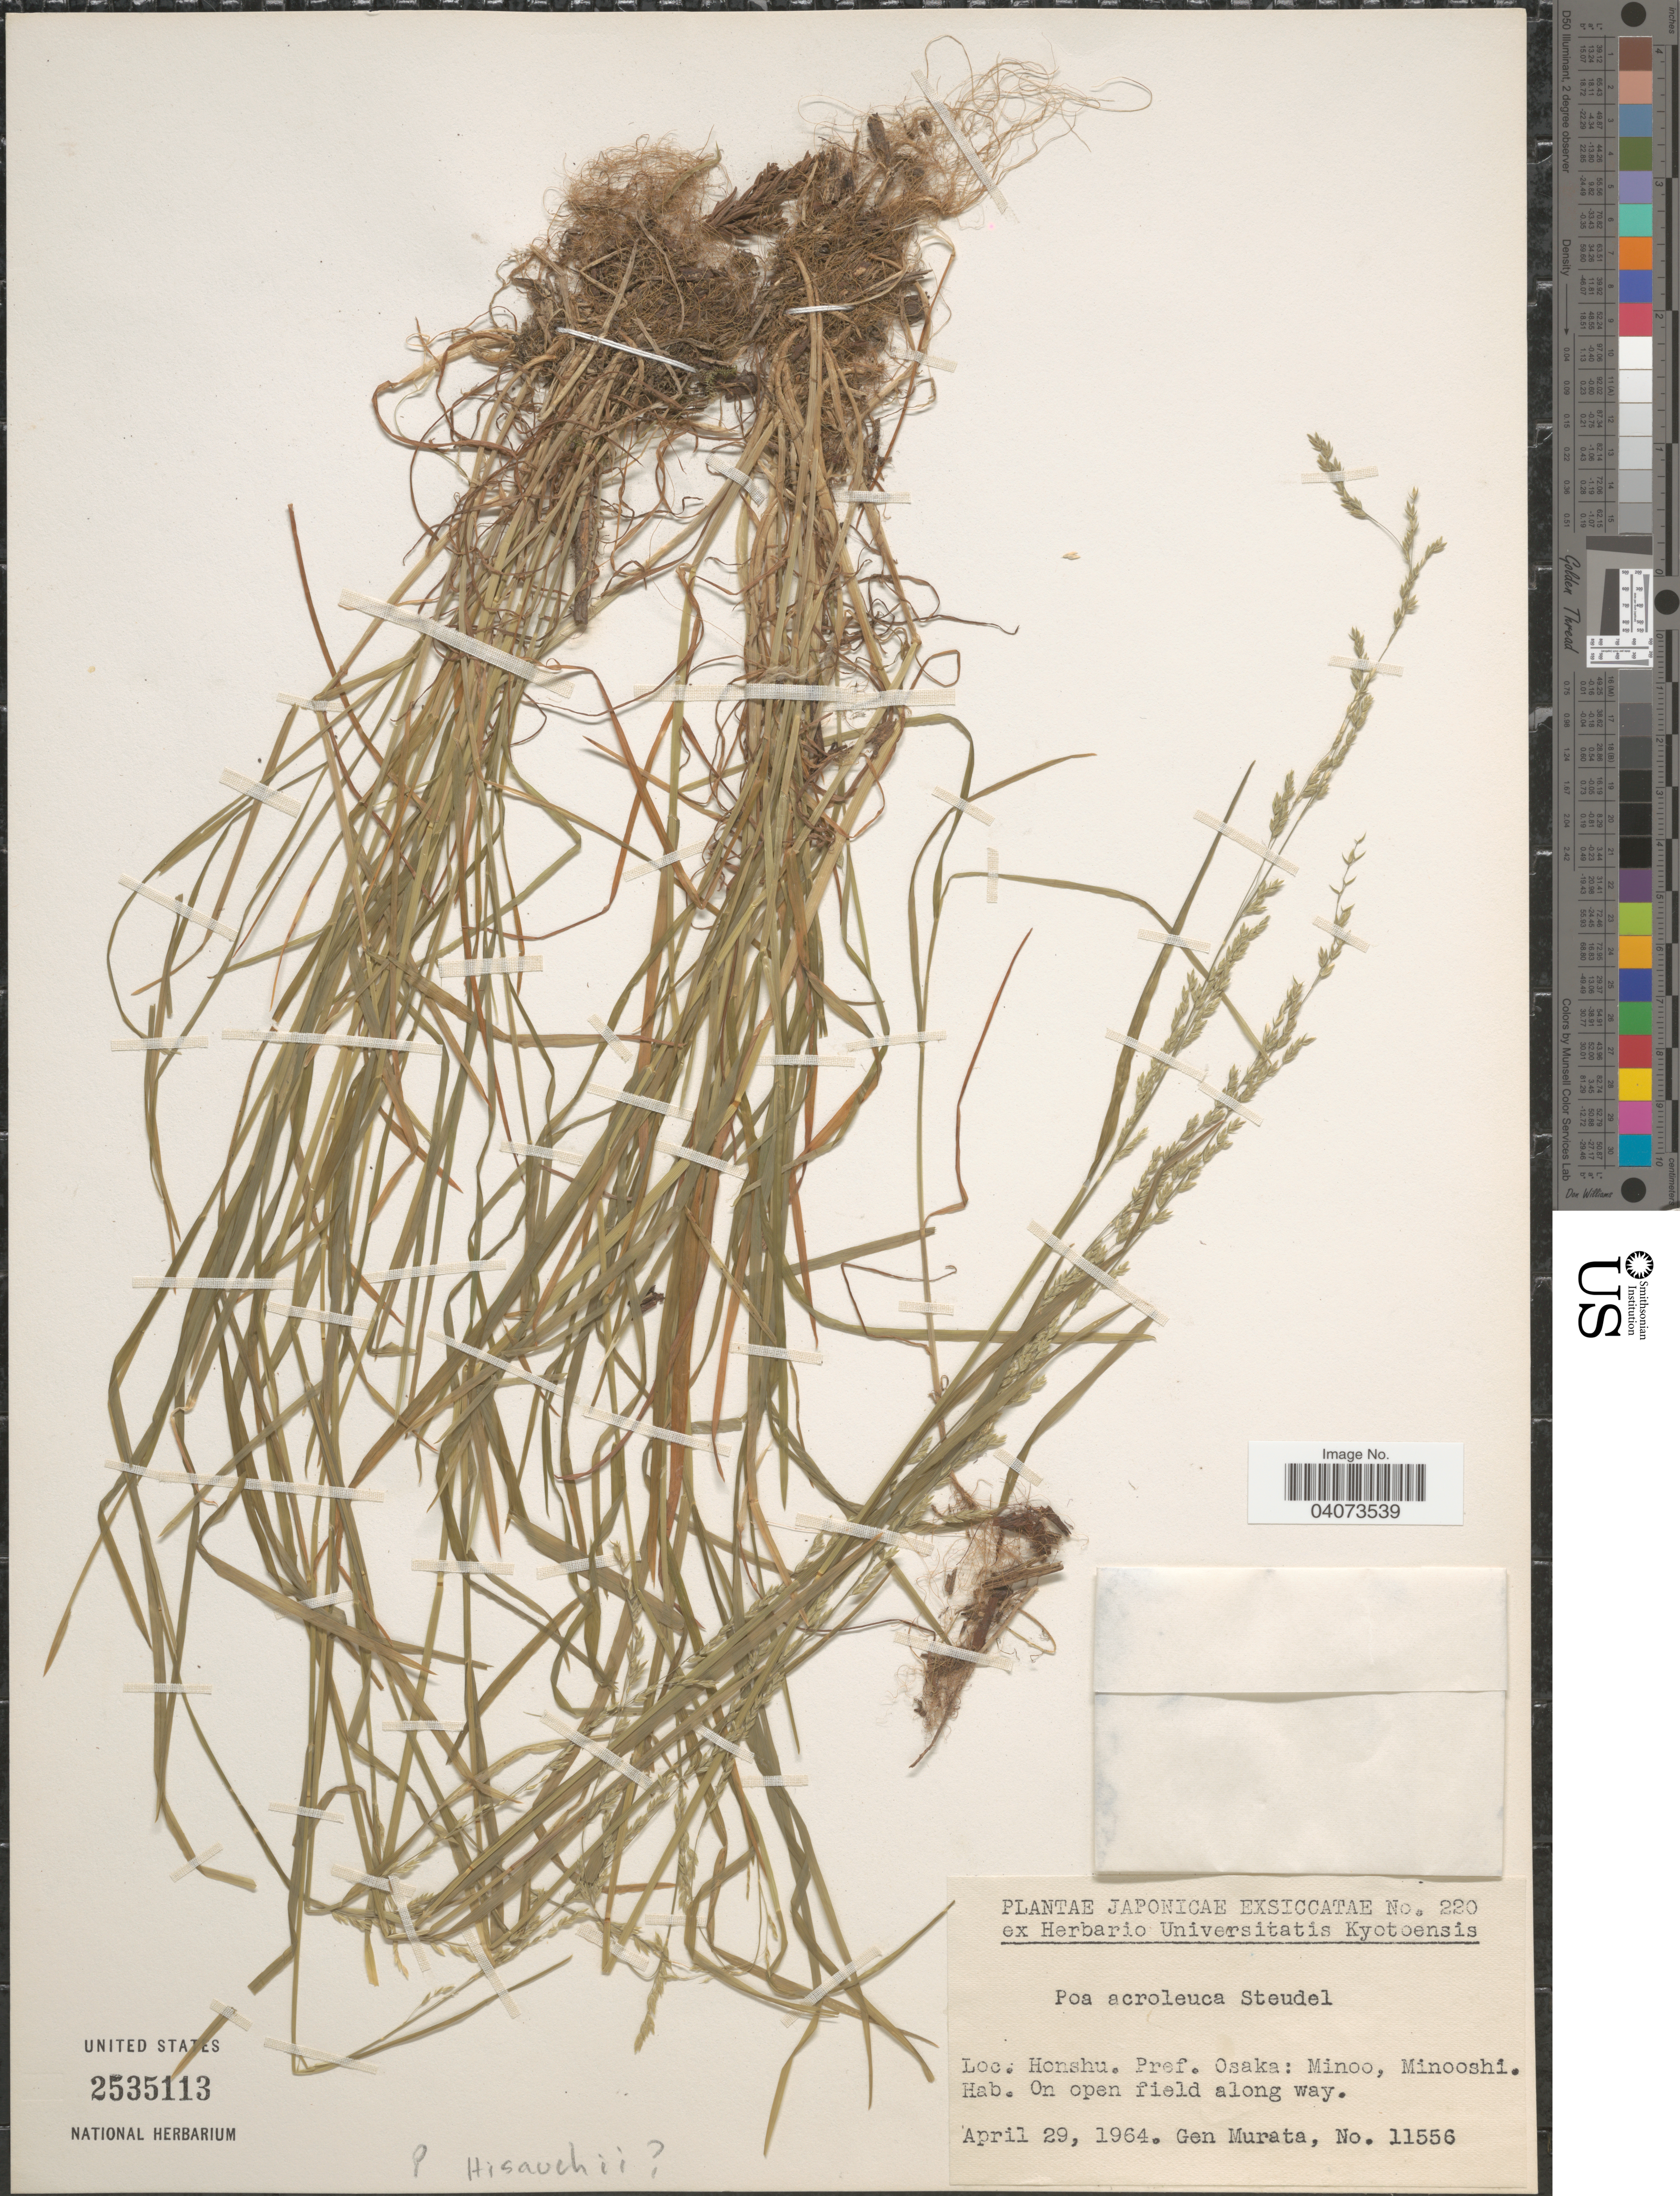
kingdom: Plantae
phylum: Tracheophyta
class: Liliopsida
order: Poales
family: Poaceae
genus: Poa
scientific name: Poa hisauchii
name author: Honda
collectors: G. Murata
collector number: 11556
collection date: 1964-04-29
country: Japan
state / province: Osaka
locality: Honshu. Pref. Osaka: Minoo, Minooshi.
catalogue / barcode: US 2535133